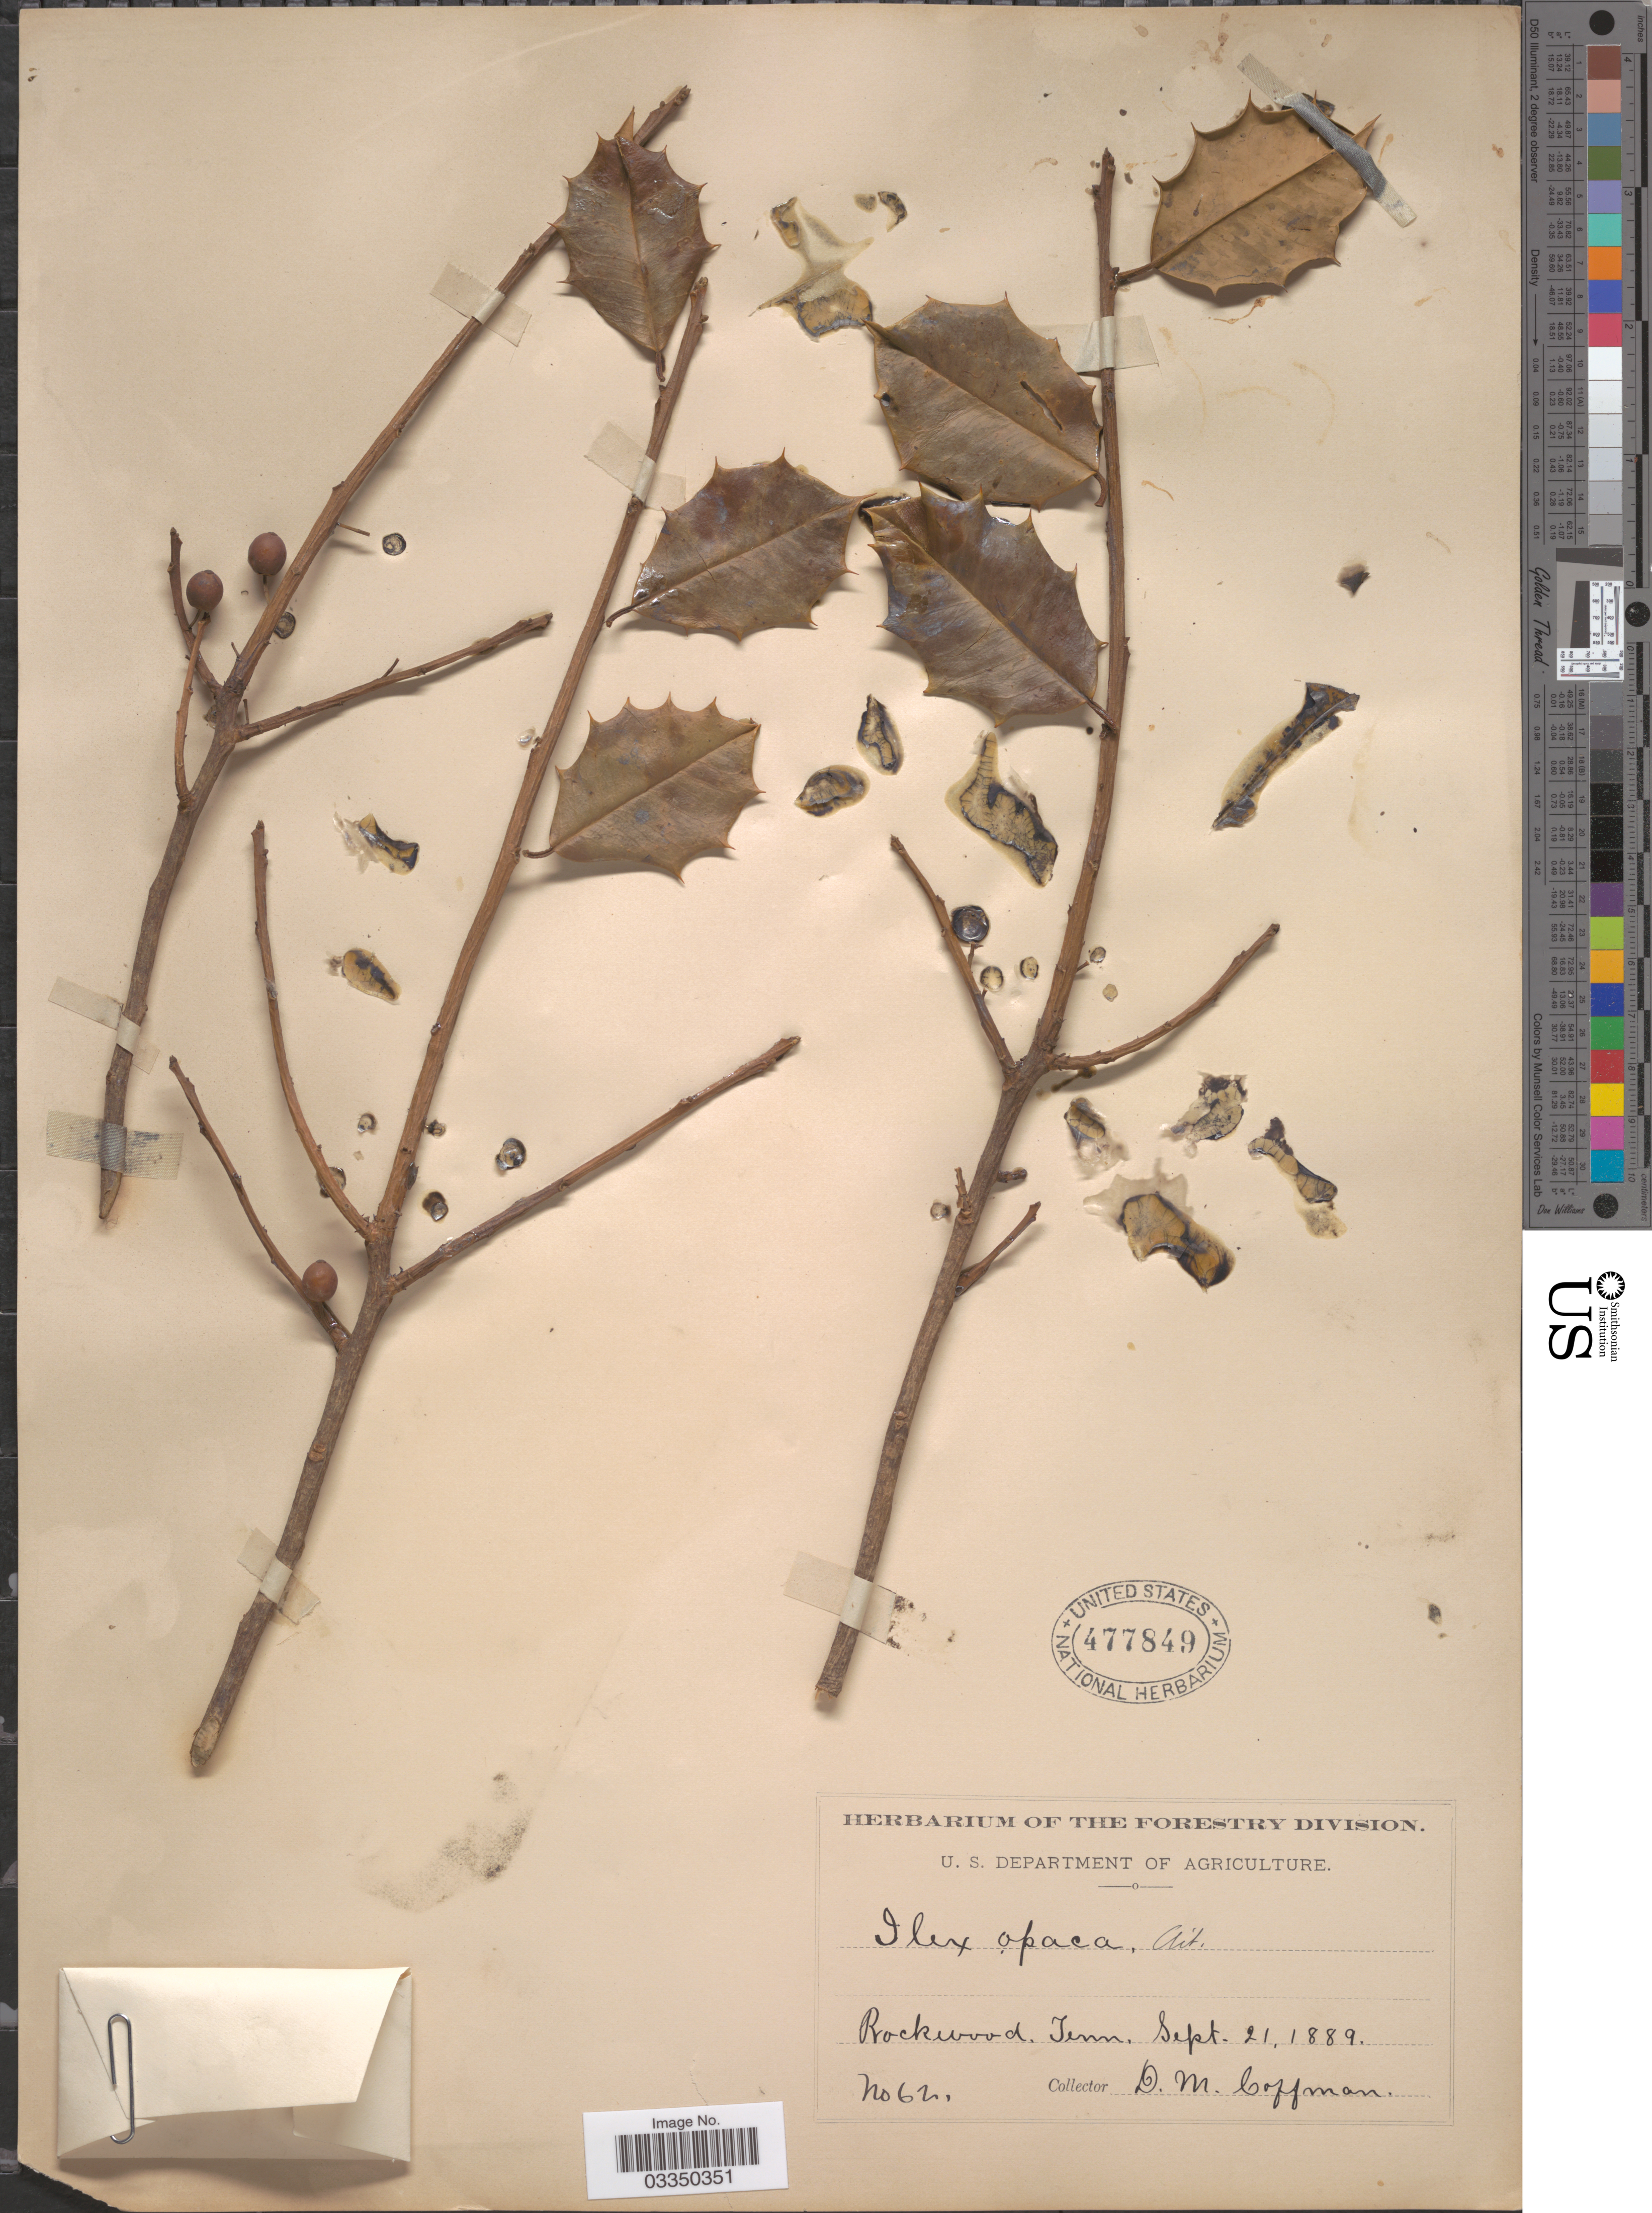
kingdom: Plantae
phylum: Tracheophyta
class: Magnoliopsida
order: Aquifoliales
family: Aquifoliaceae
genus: Ilex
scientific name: Ilex opaca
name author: Aiton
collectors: D. M. Coffman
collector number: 62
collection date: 1889-09-21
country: United States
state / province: Tennessee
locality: Rockwood.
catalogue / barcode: US 477849